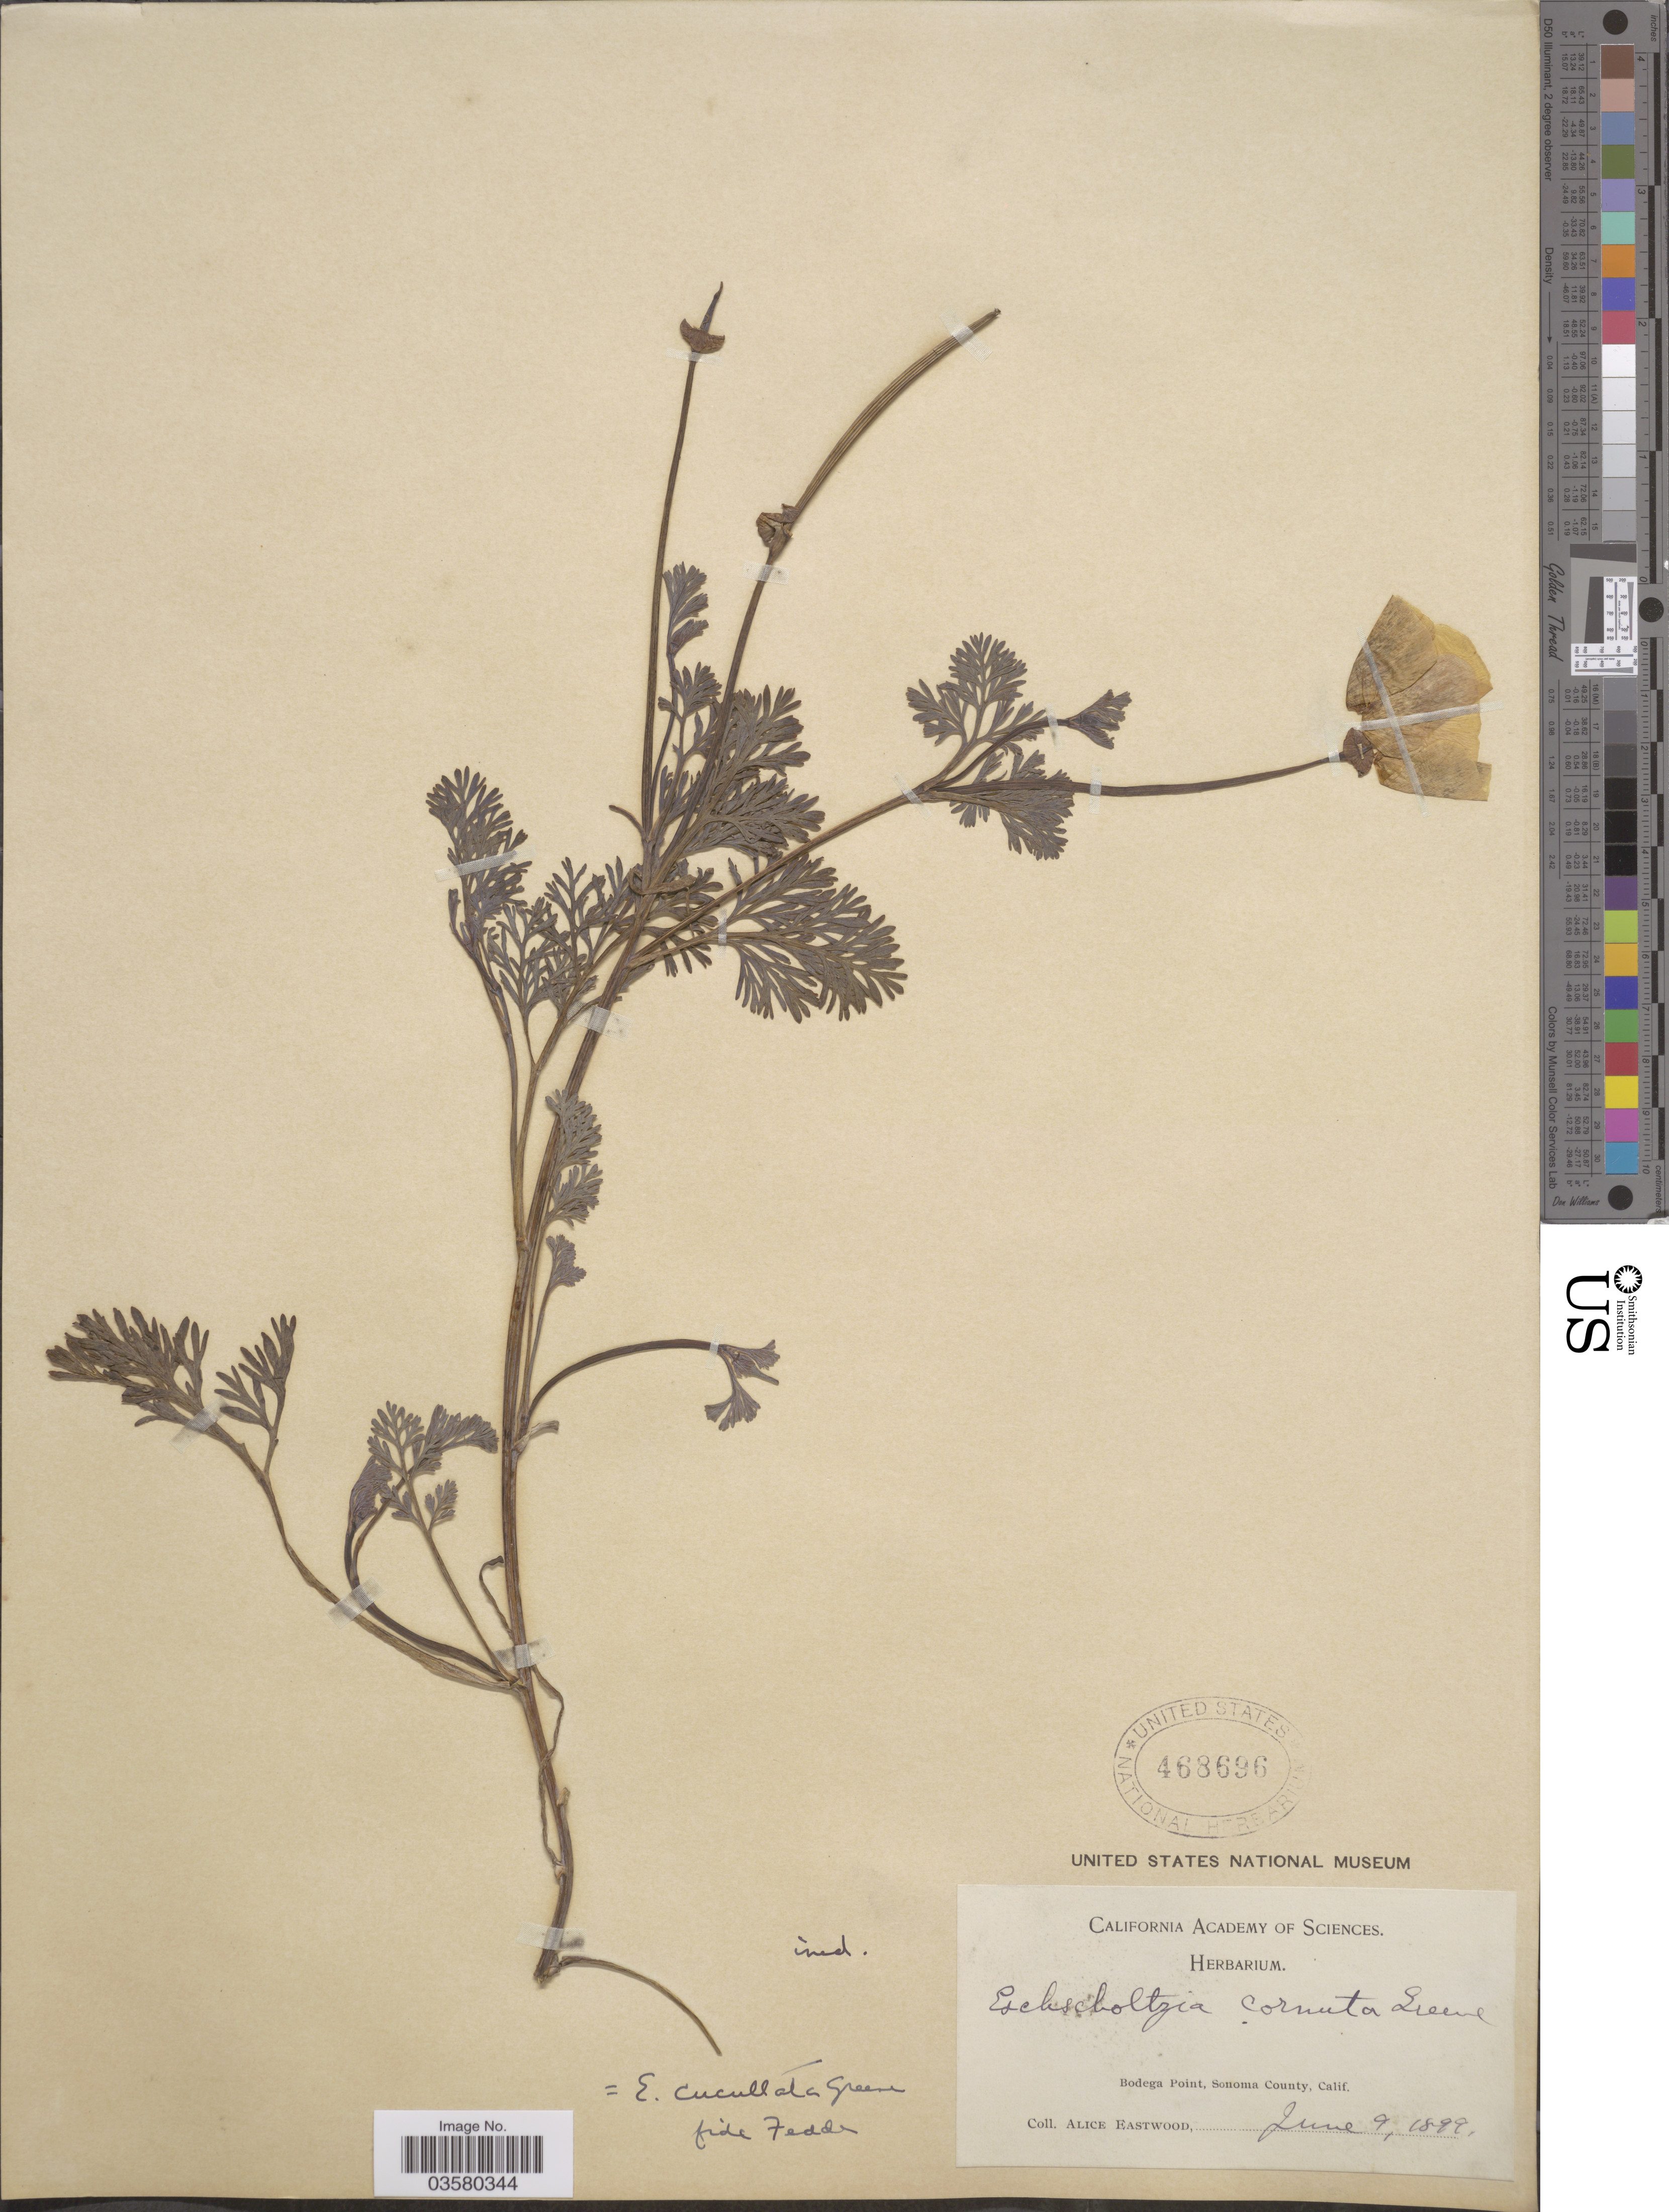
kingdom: Plantae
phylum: Tracheophyta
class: Magnoliopsida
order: Ranunculales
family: Papaveraceae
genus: Eschscholzia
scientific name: Eschscholzia cucullata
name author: Greene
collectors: A. Eastwood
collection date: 1899-06-09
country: United States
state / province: California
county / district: Sonoma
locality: Bodega Point, Sonoma County.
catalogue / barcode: US 468696